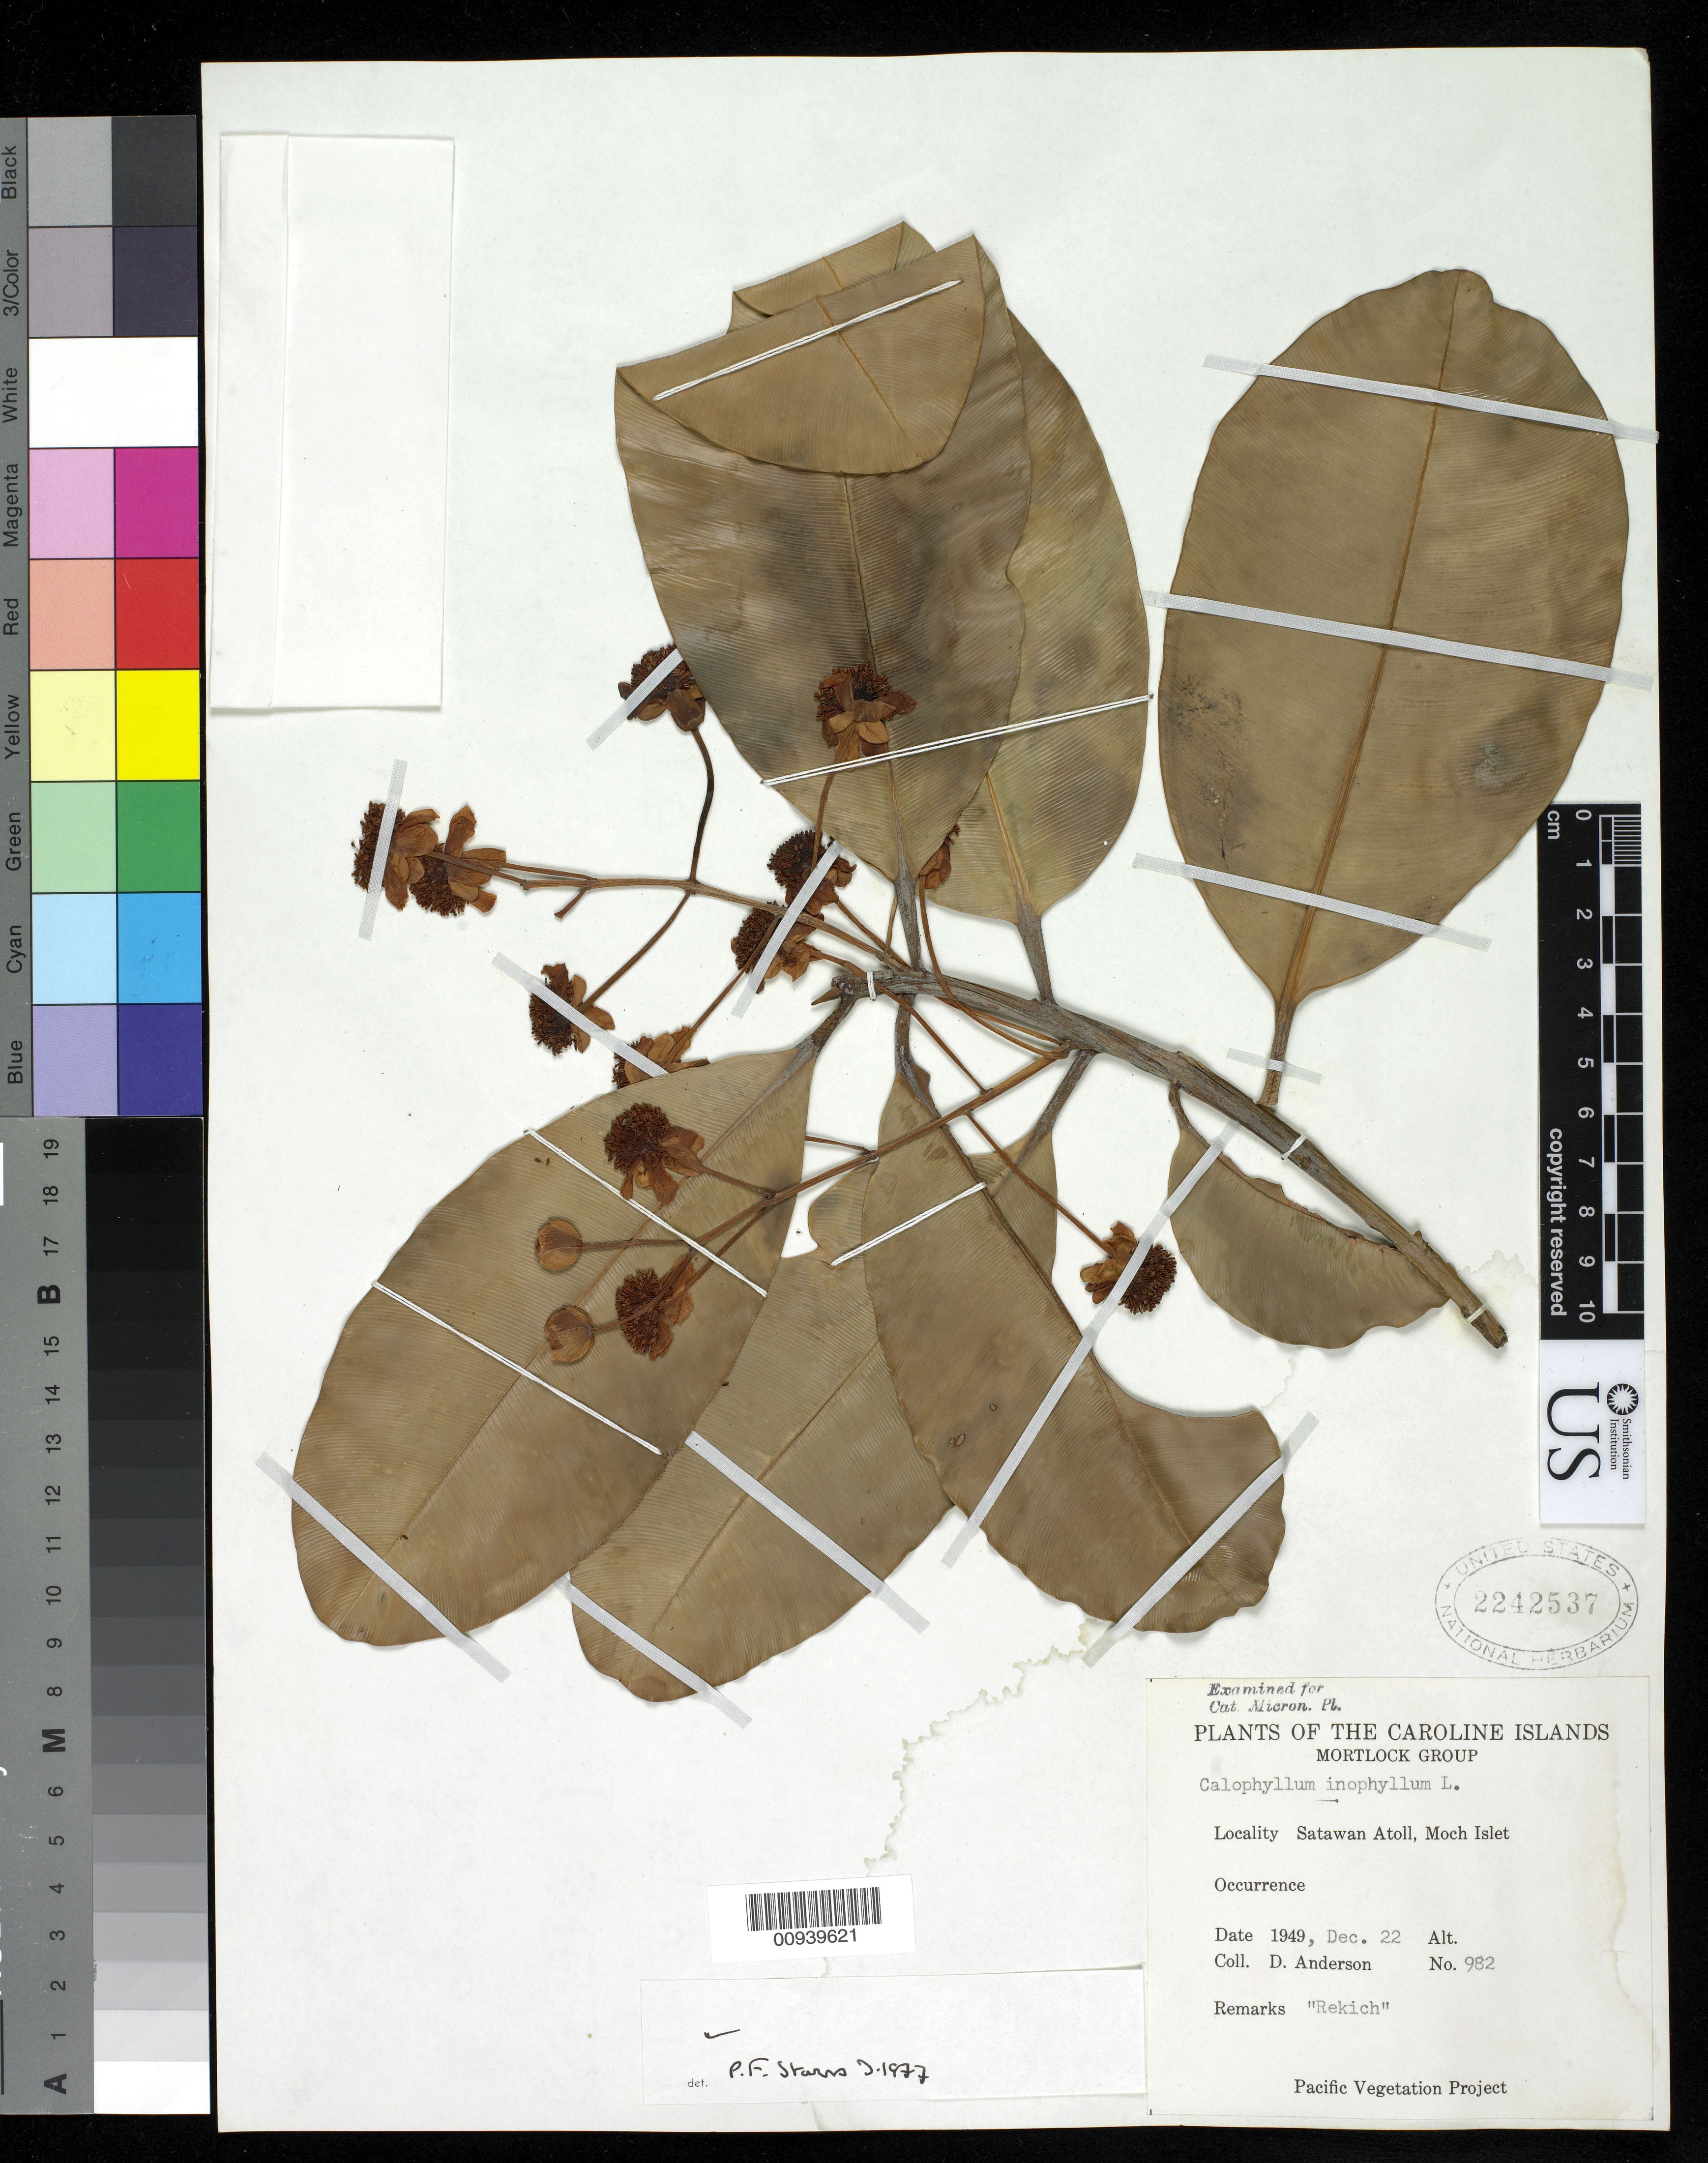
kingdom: Plantae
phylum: Tracheophyta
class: Magnoliopsida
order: Malpighiales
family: Calophyllaceae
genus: Calophyllum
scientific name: Calophyllum inophyllum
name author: L.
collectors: D. Anderson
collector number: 982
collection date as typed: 22 Dec 1949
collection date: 1949-12-22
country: Micronesia, Federated States of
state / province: Truk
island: Satawan Atoll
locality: Moch Islet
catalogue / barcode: US 2242537